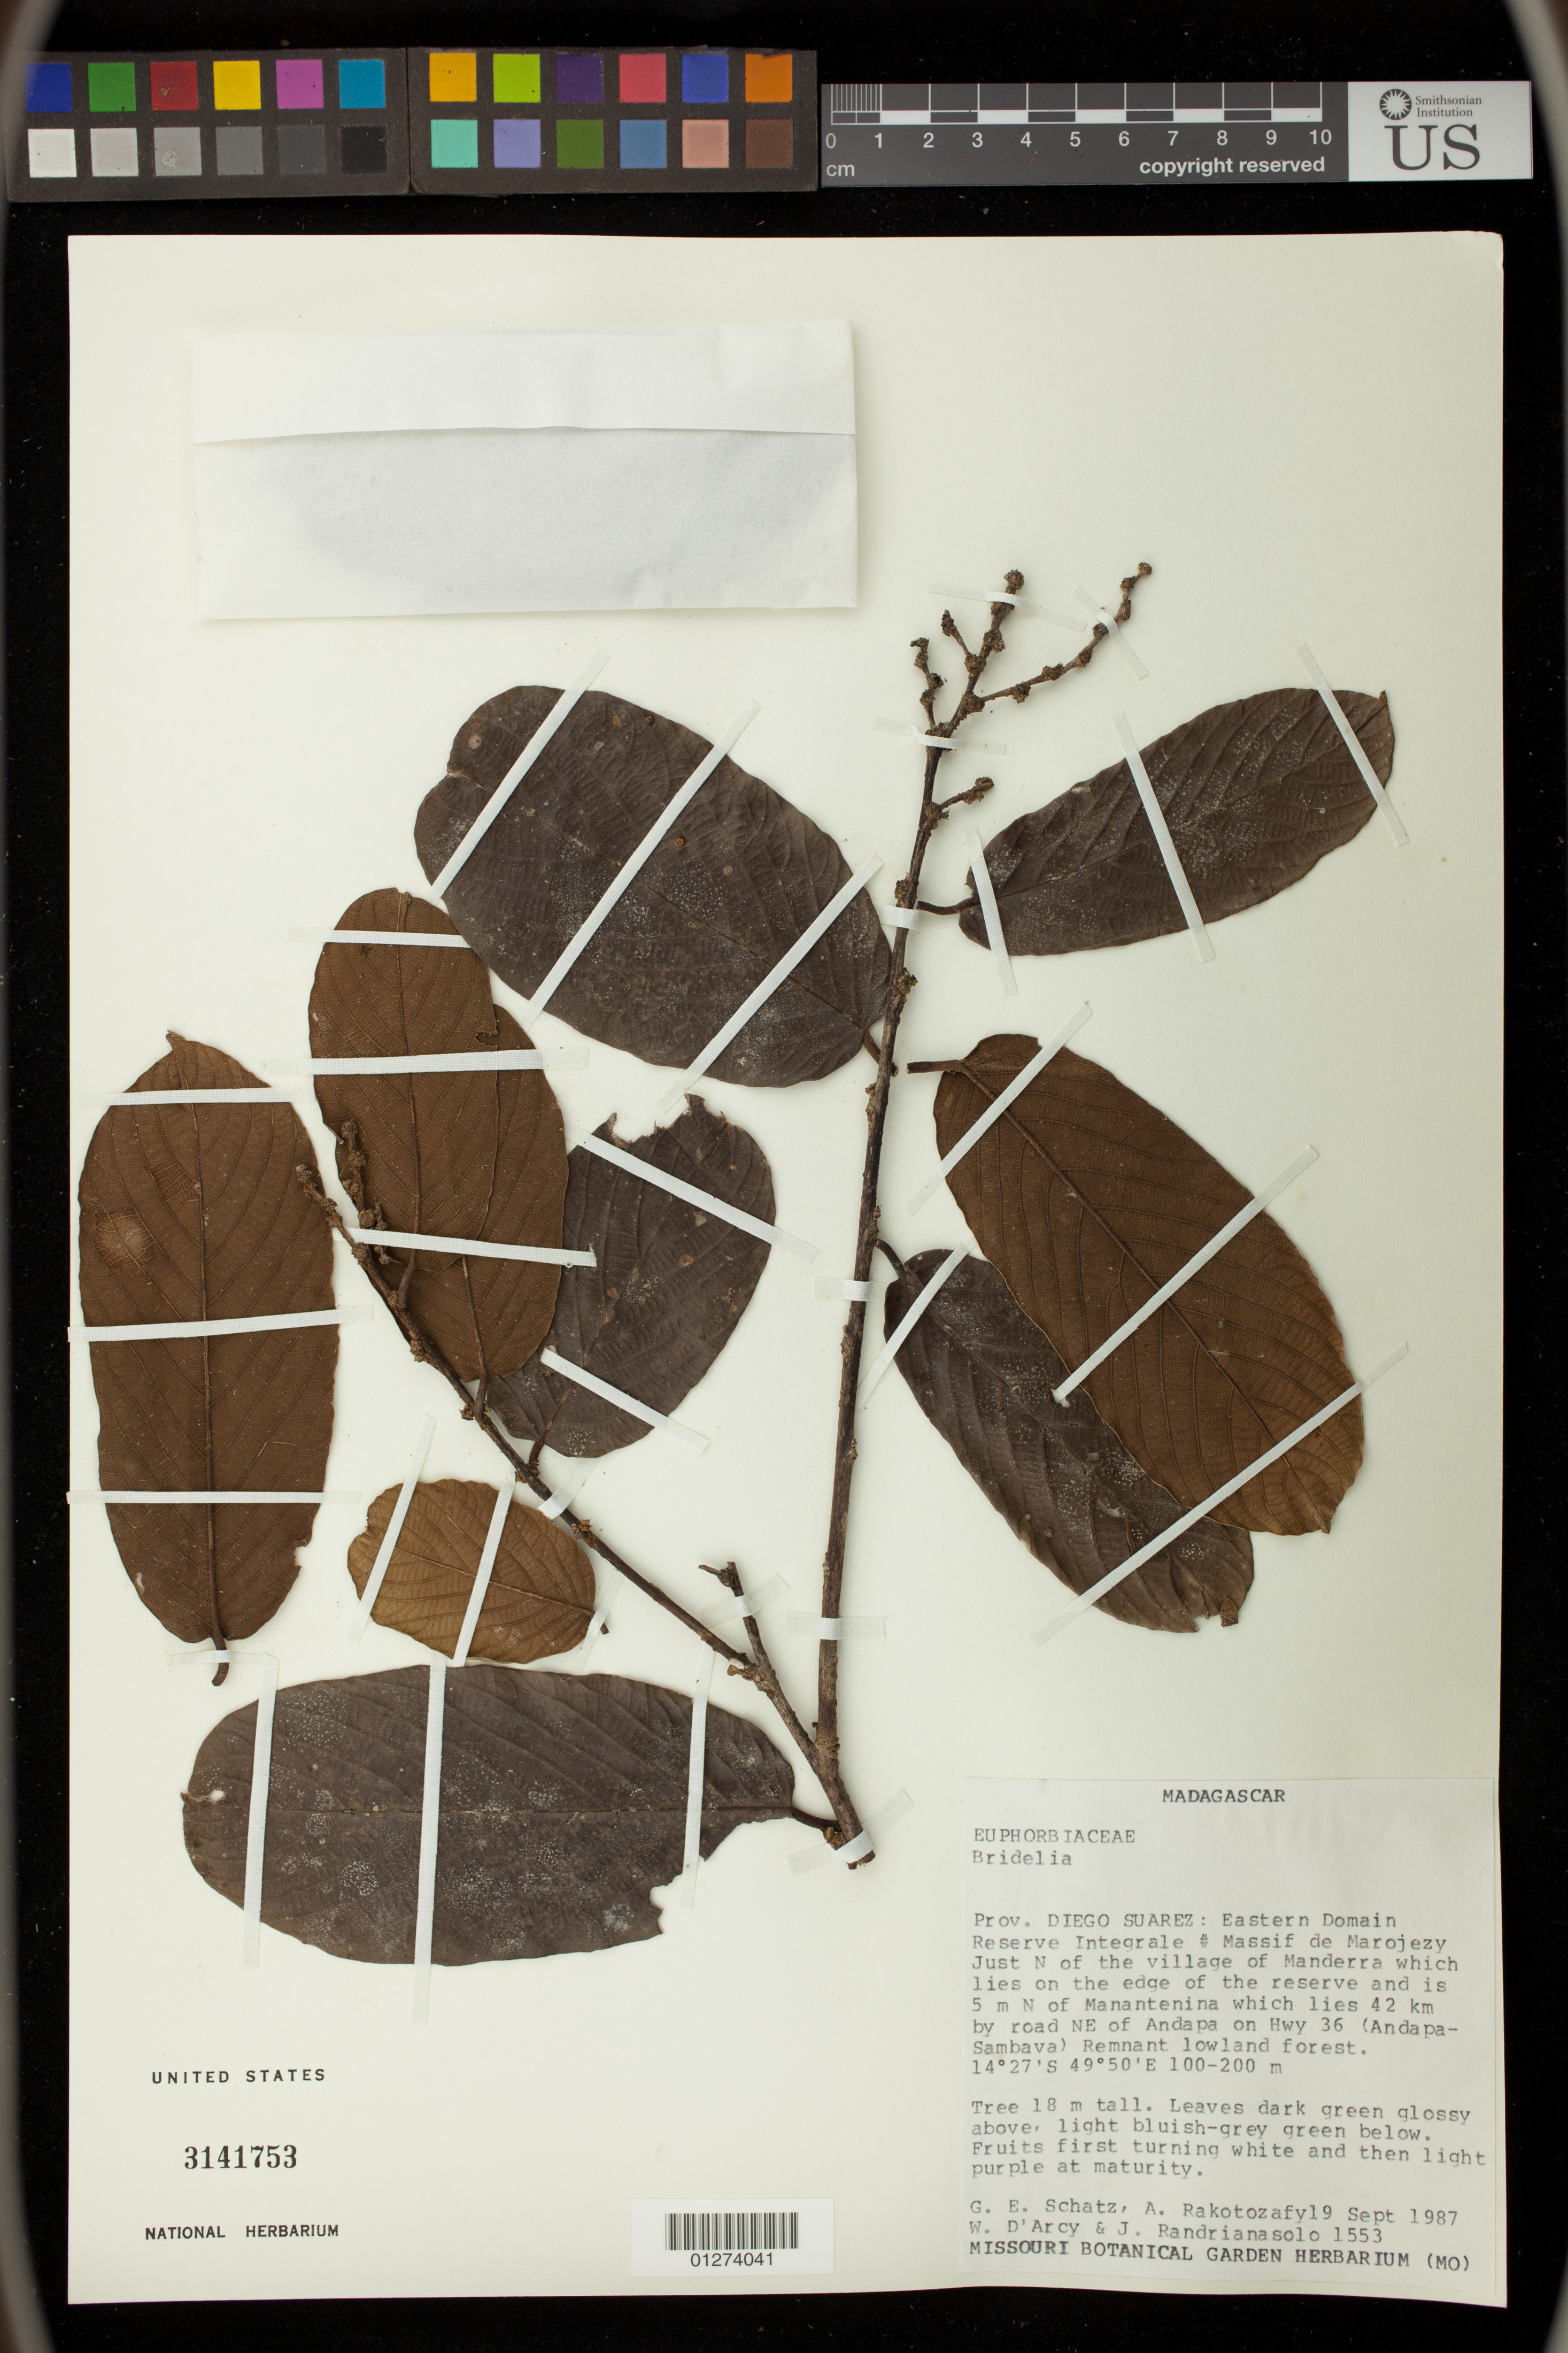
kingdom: Plantae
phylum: Tracheophyta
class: Magnoliopsida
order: Malpighiales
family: Phyllanthaceae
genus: Bridelia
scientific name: Bridelia sp.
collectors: G. Schatz, A. Rakotozafy, W. G. D'Arcy & J. Randrianasolo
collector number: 1553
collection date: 1987-09-19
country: Madagascar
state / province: Diana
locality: Prov. Diego Suarez: Eastern Domain Reserve Integrale # Massif de Marojezy. Just N of the village of Manderra which lies on the edge of the reserve and is 5 m N of Manantenina which lies 42 km by road NE of Andapa on Hwy 36 (Andapa-Sambava).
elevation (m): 100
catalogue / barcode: US 3141753